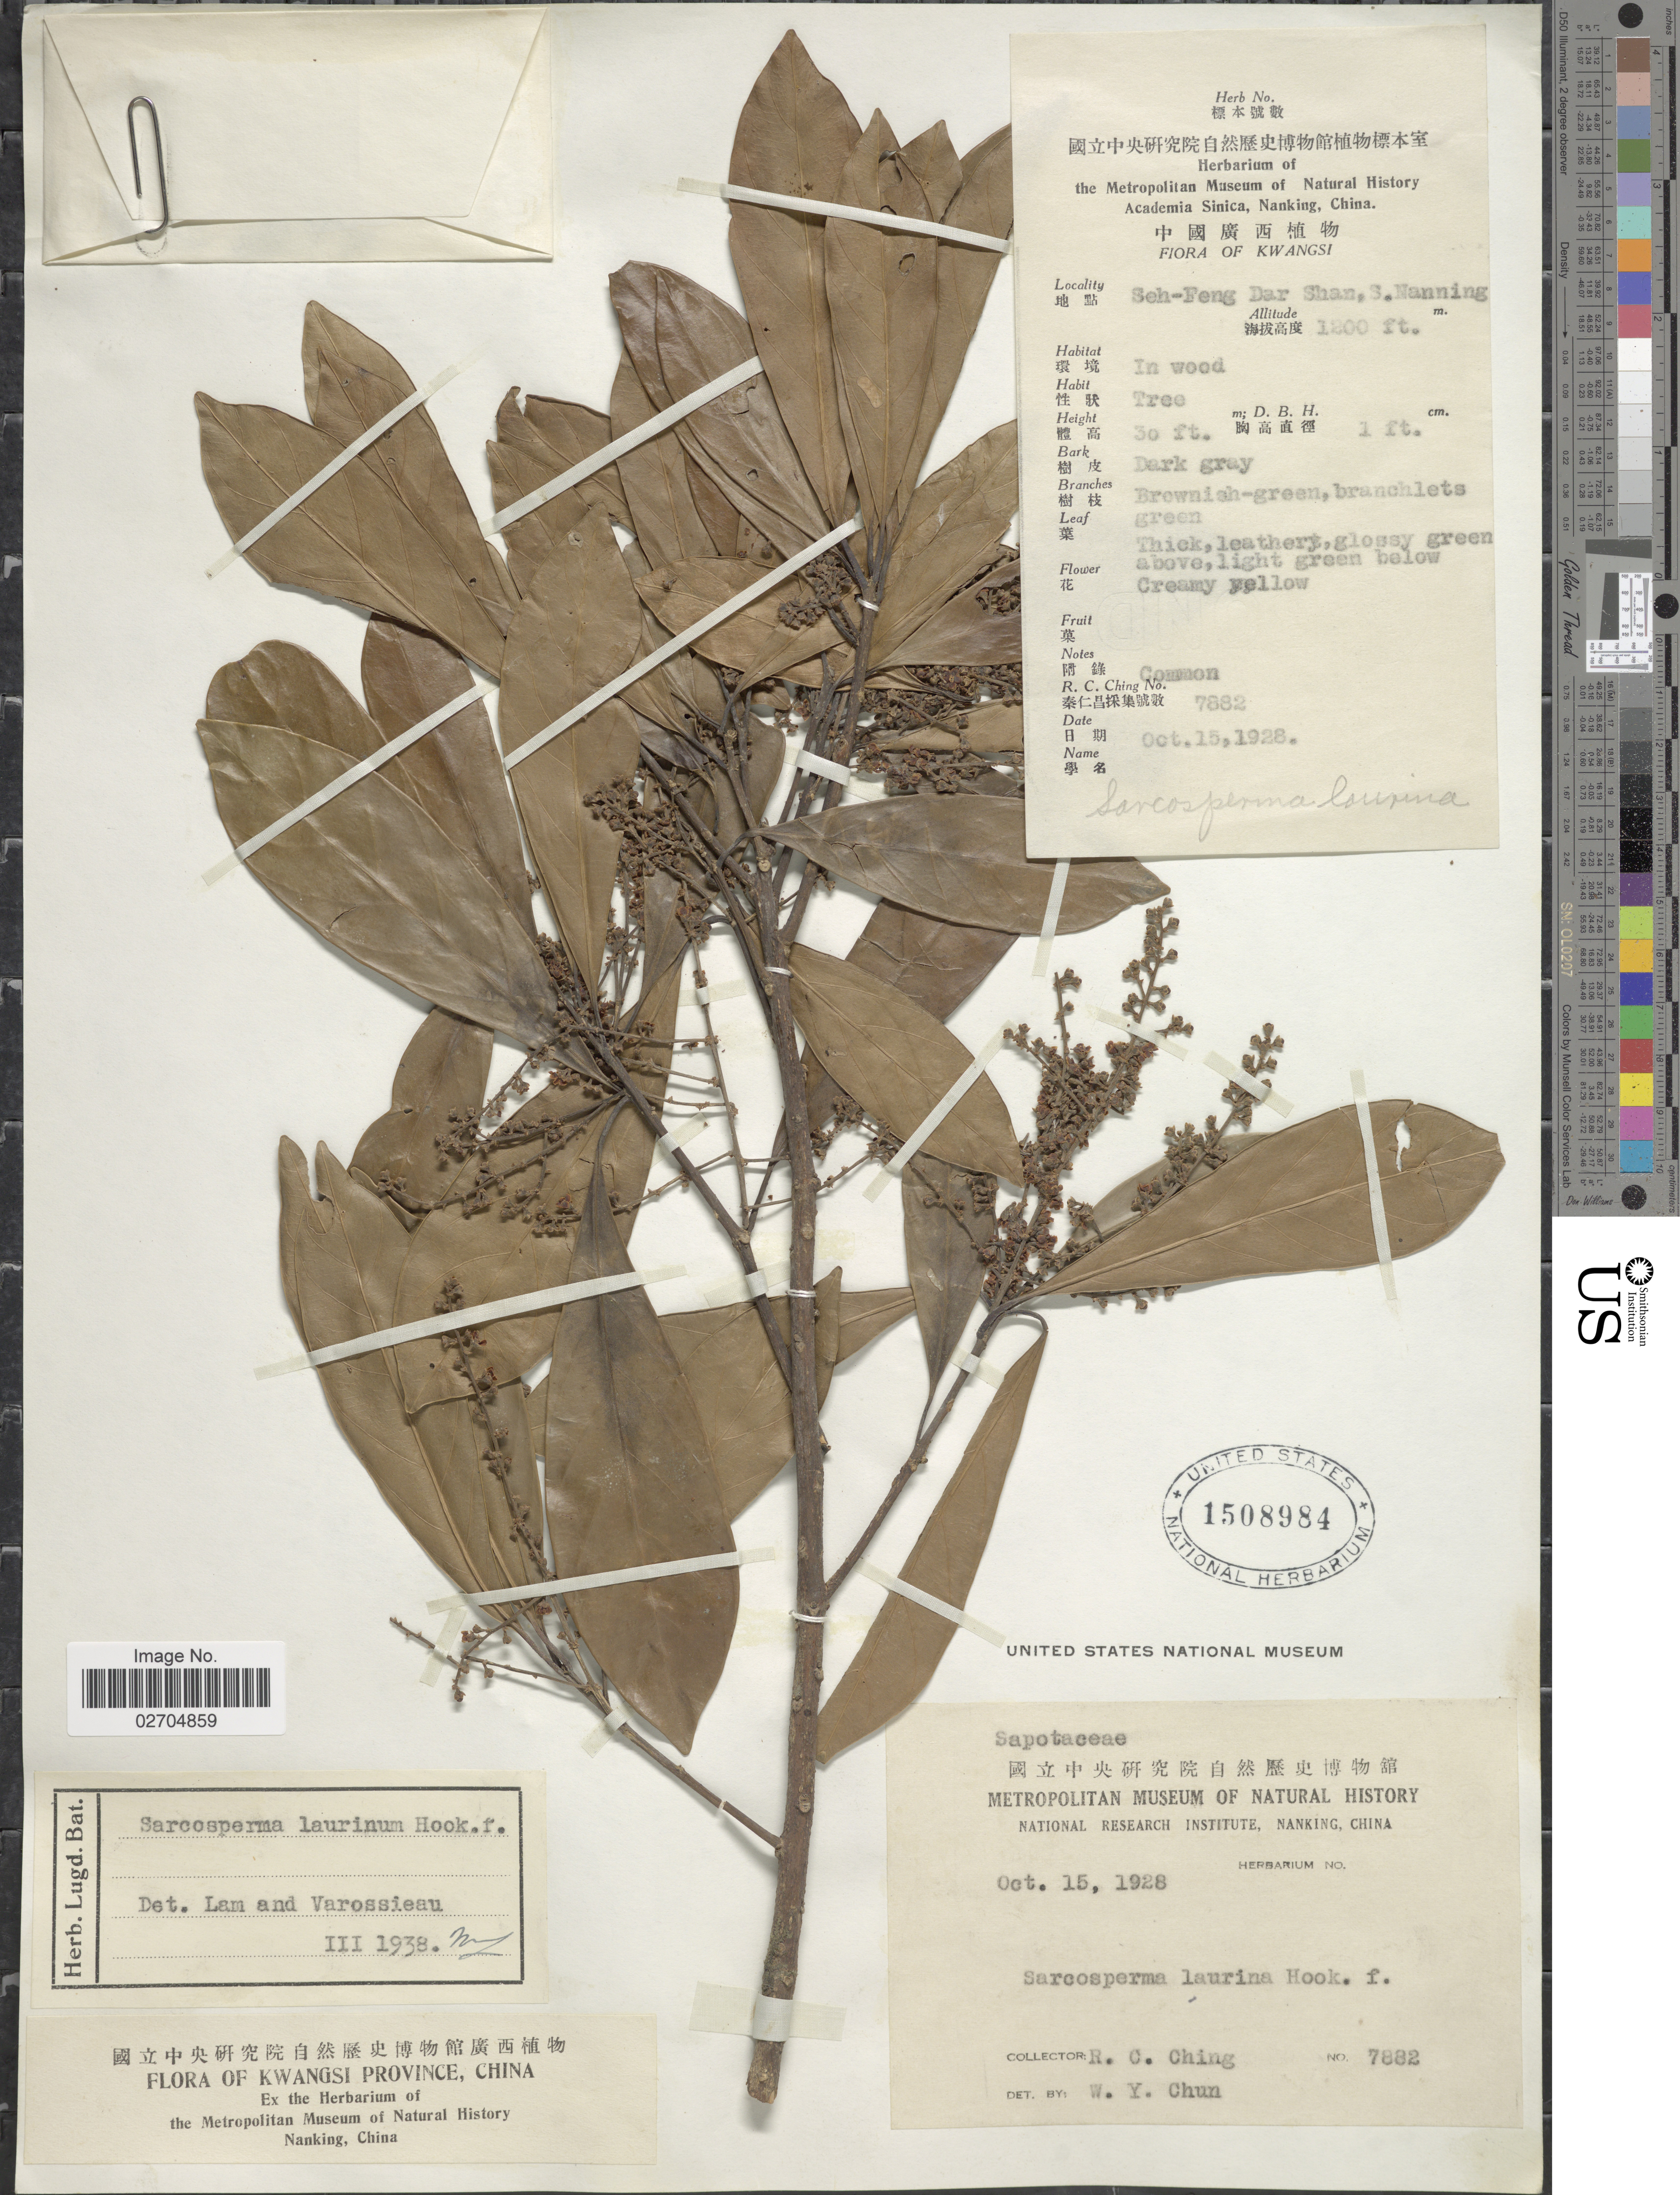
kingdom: Plantae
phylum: Tracheophyta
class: Magnoliopsida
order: Ericales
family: Sapotaceae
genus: Sarcosperma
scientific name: Sarcosperma laurinum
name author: (Benth.) Hook. f.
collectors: R. C. Ching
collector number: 7882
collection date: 1928-10-15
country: China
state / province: Guangxi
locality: Kwangsi Province. Seh-Feng Dar Shan, S. Nanning.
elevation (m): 366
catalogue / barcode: US 1508984